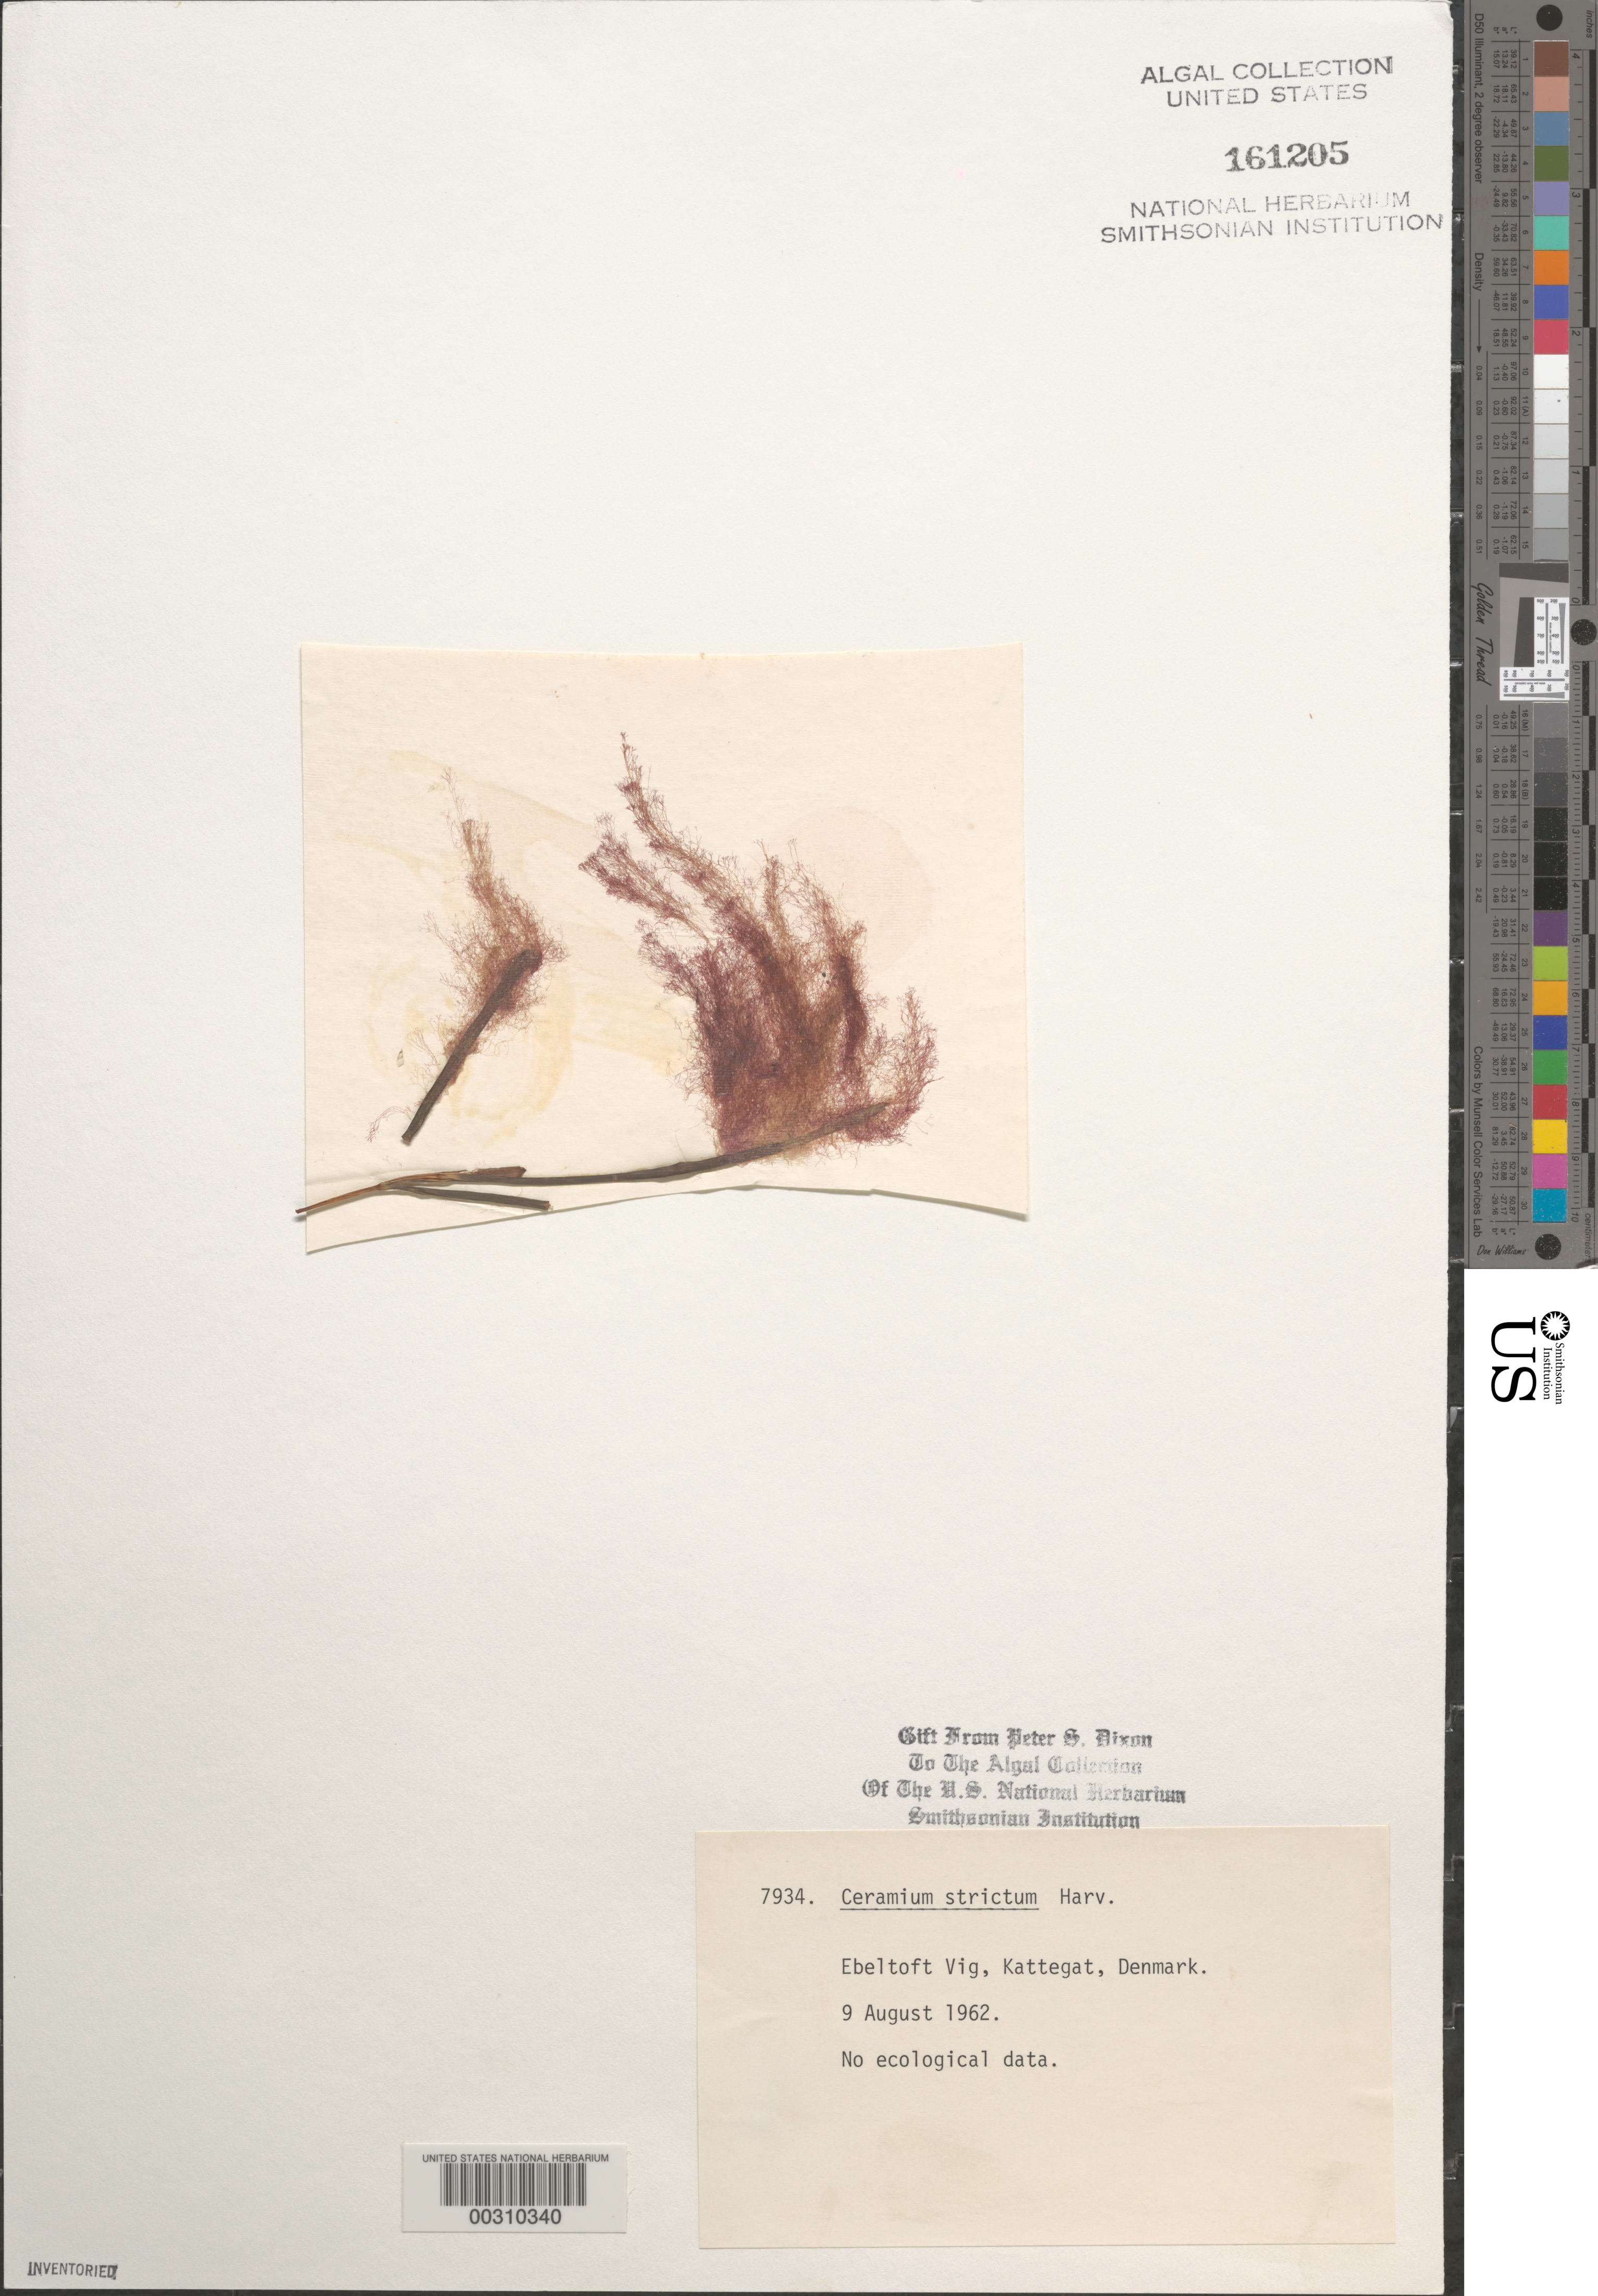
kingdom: Plantae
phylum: Rhodophyta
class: Florideophyceae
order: Ceramiales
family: Ceramiaceae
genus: Ceramium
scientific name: Ceramium strictum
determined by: Dixon, P. S.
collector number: PSD 7934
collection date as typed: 09 Aug 1962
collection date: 1962-08-09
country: Denmark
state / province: Midtjylland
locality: Ebeltoft Harbor, Kattegat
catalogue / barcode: US 161205